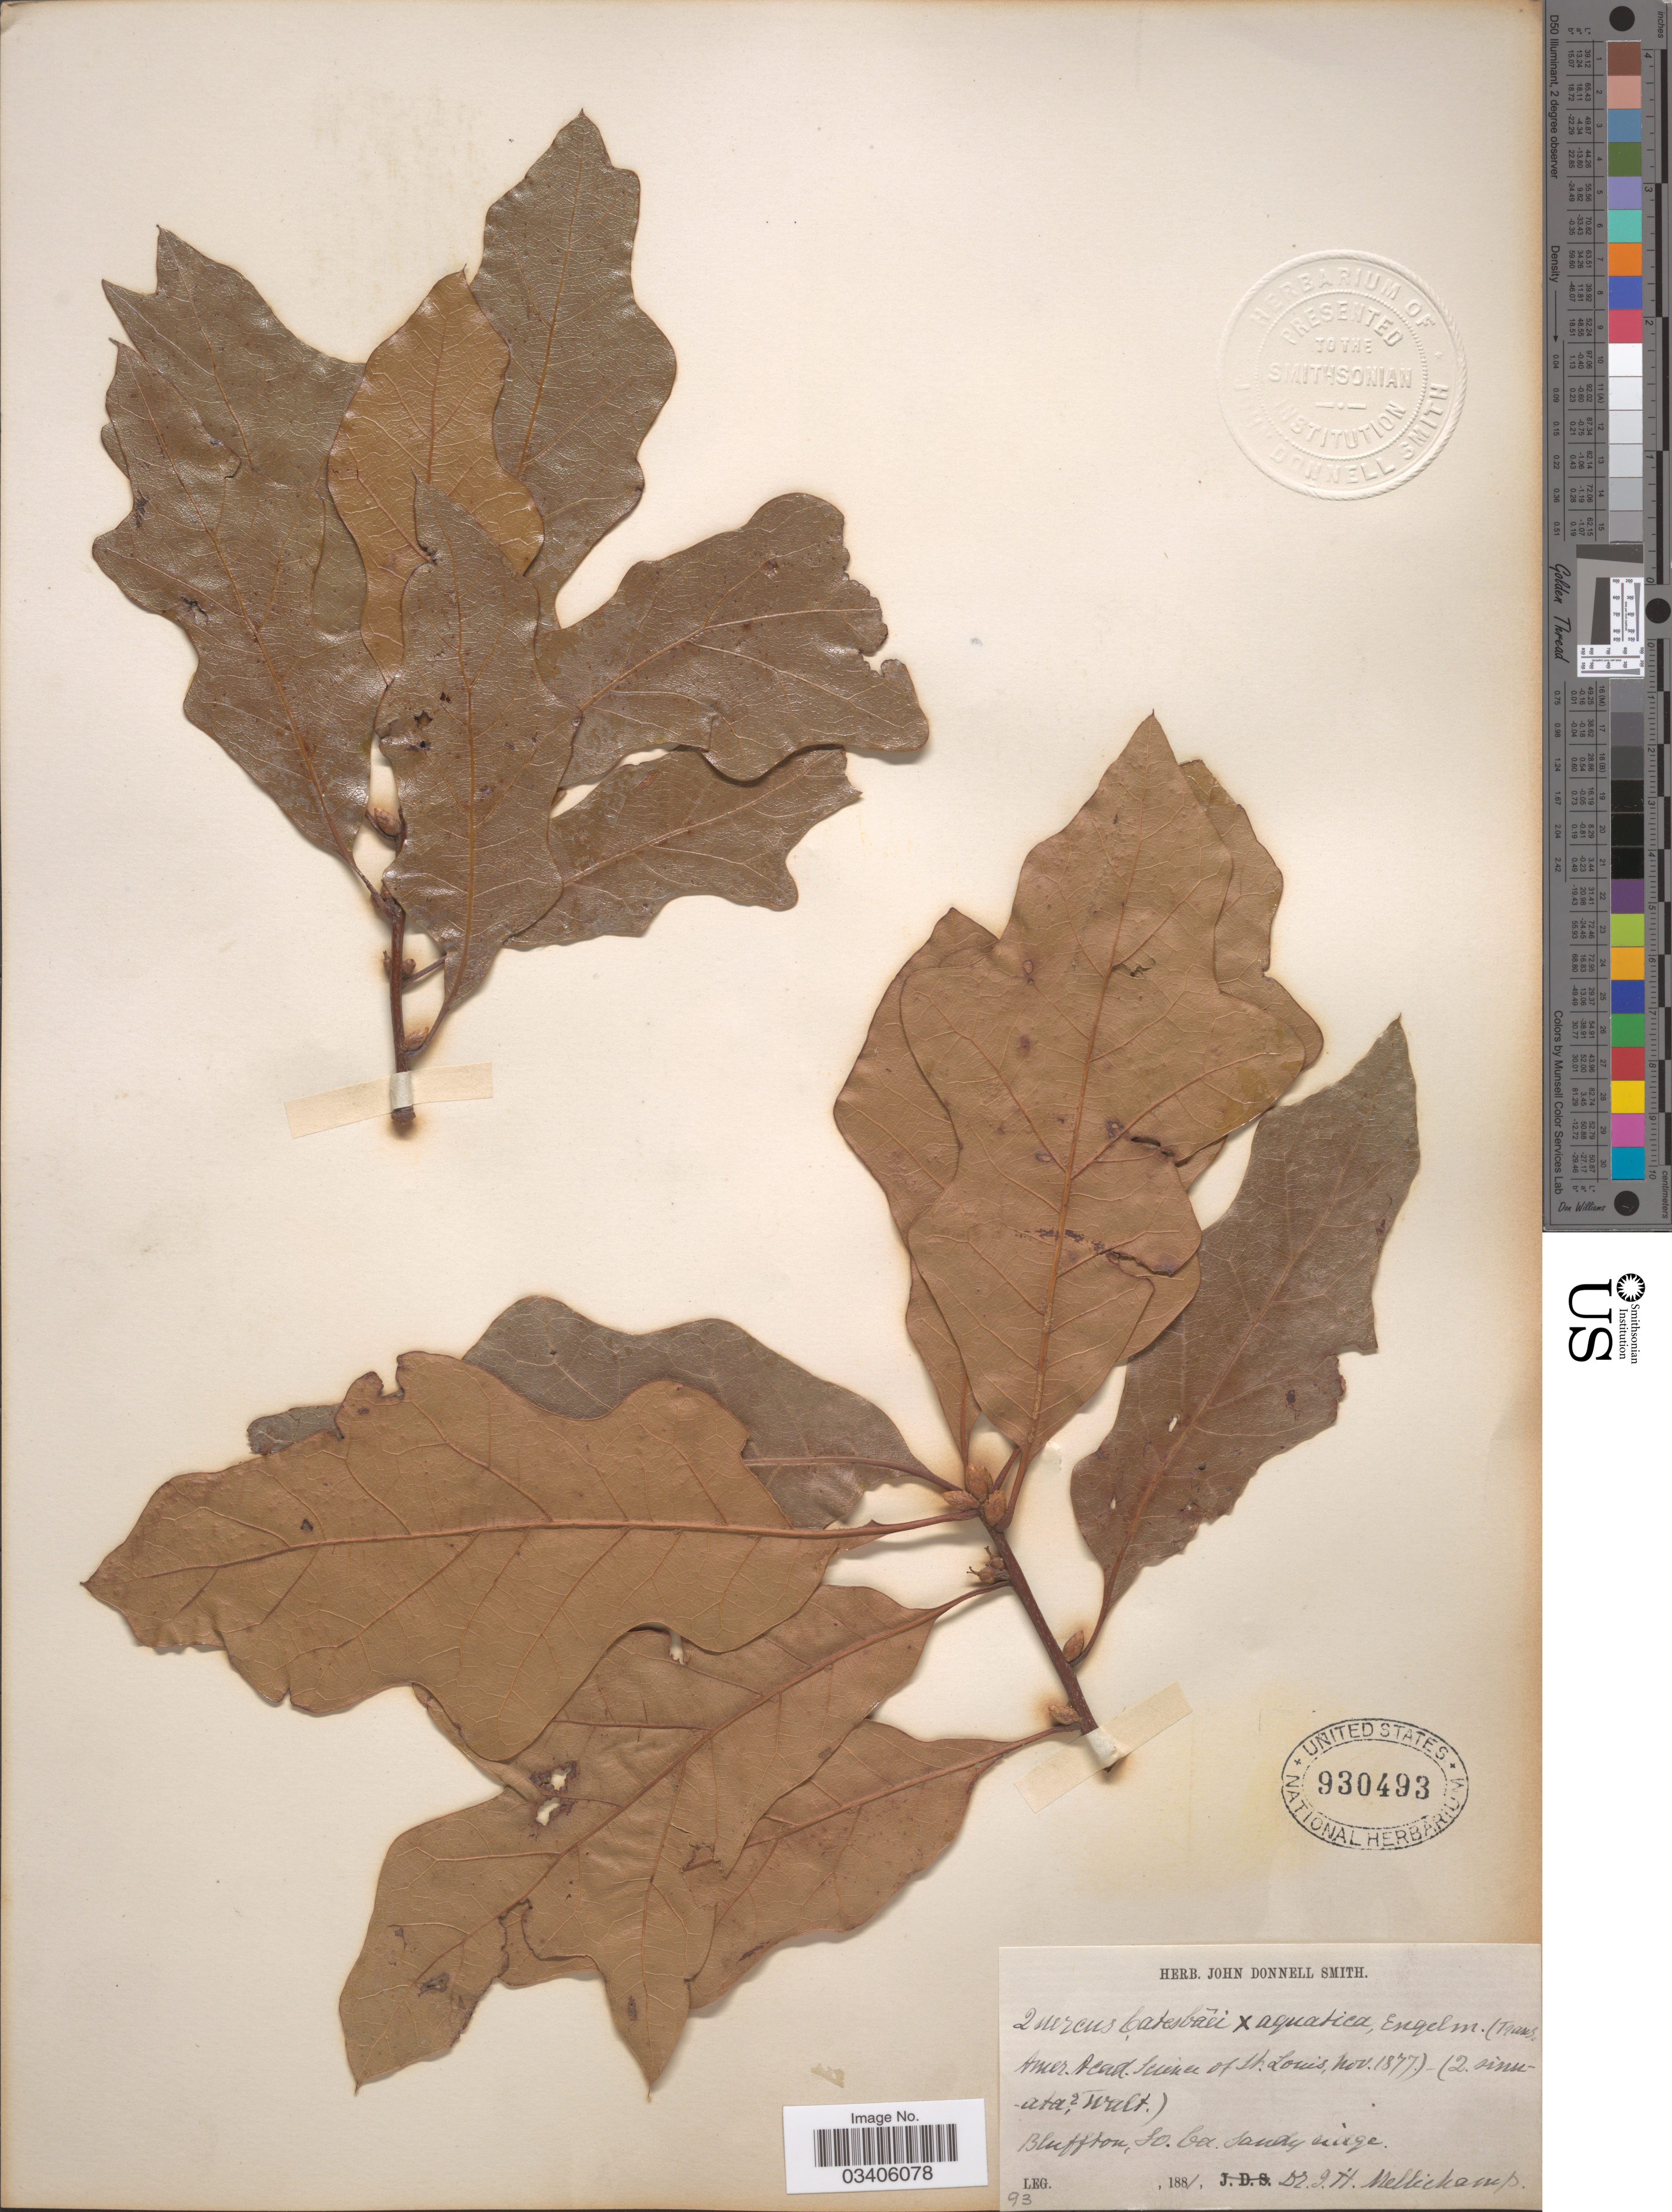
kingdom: Plantae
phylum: Tracheophyta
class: Magnoliopsida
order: Fagales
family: Fagaceae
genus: Quercus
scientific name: Quercus laevis x Q. aquatica Walter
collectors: J. H. Mellichamp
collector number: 93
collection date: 1881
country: United States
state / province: South Carolina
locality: Bluffton.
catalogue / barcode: US 930493